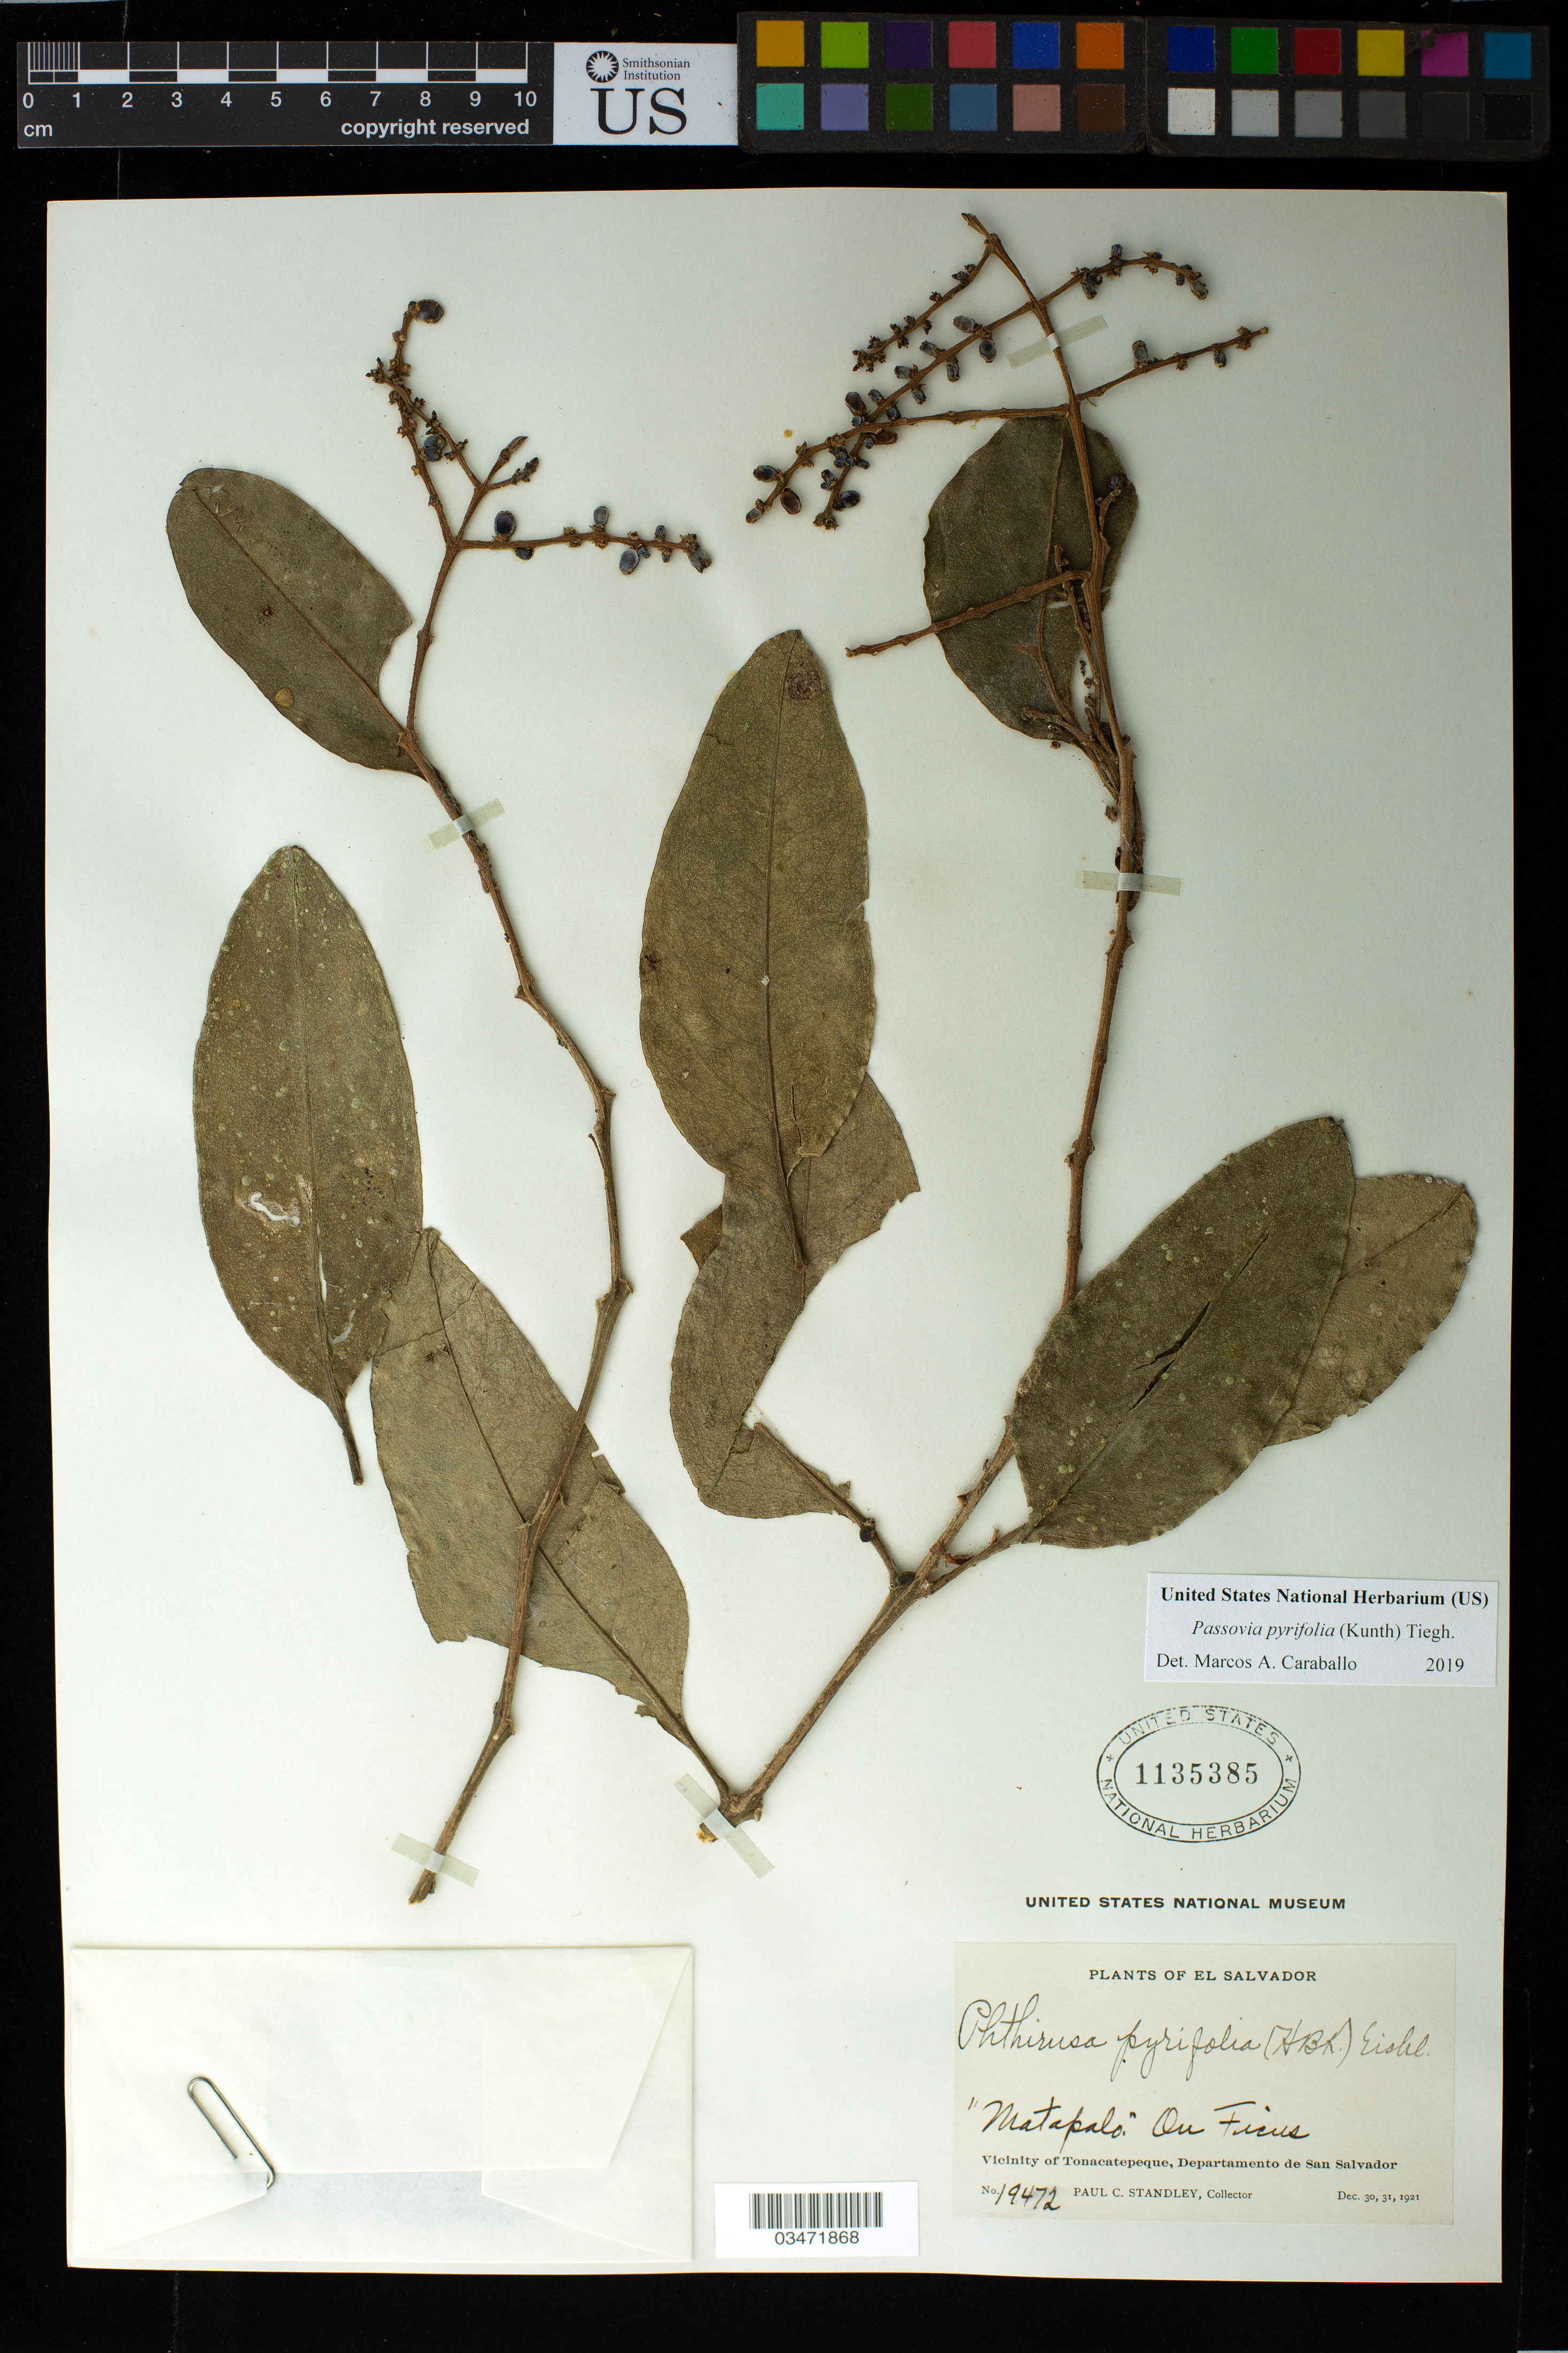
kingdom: Plantae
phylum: Tracheophyta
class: Magnoliopsida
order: Santalales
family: Loranthaceae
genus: Passovia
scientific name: Passovia pyrifolia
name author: (Kunth) Tiegh.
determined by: Caraballo-Ortiz, Marcos A., (MISS), University of Mississippi (UNITED STATES)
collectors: P. C. Standley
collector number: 19472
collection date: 1921-12-30/1921-12-31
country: El Salvador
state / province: San Salvador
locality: Tonacatepeque, vicinity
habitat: On Ficus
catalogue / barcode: US 1135385